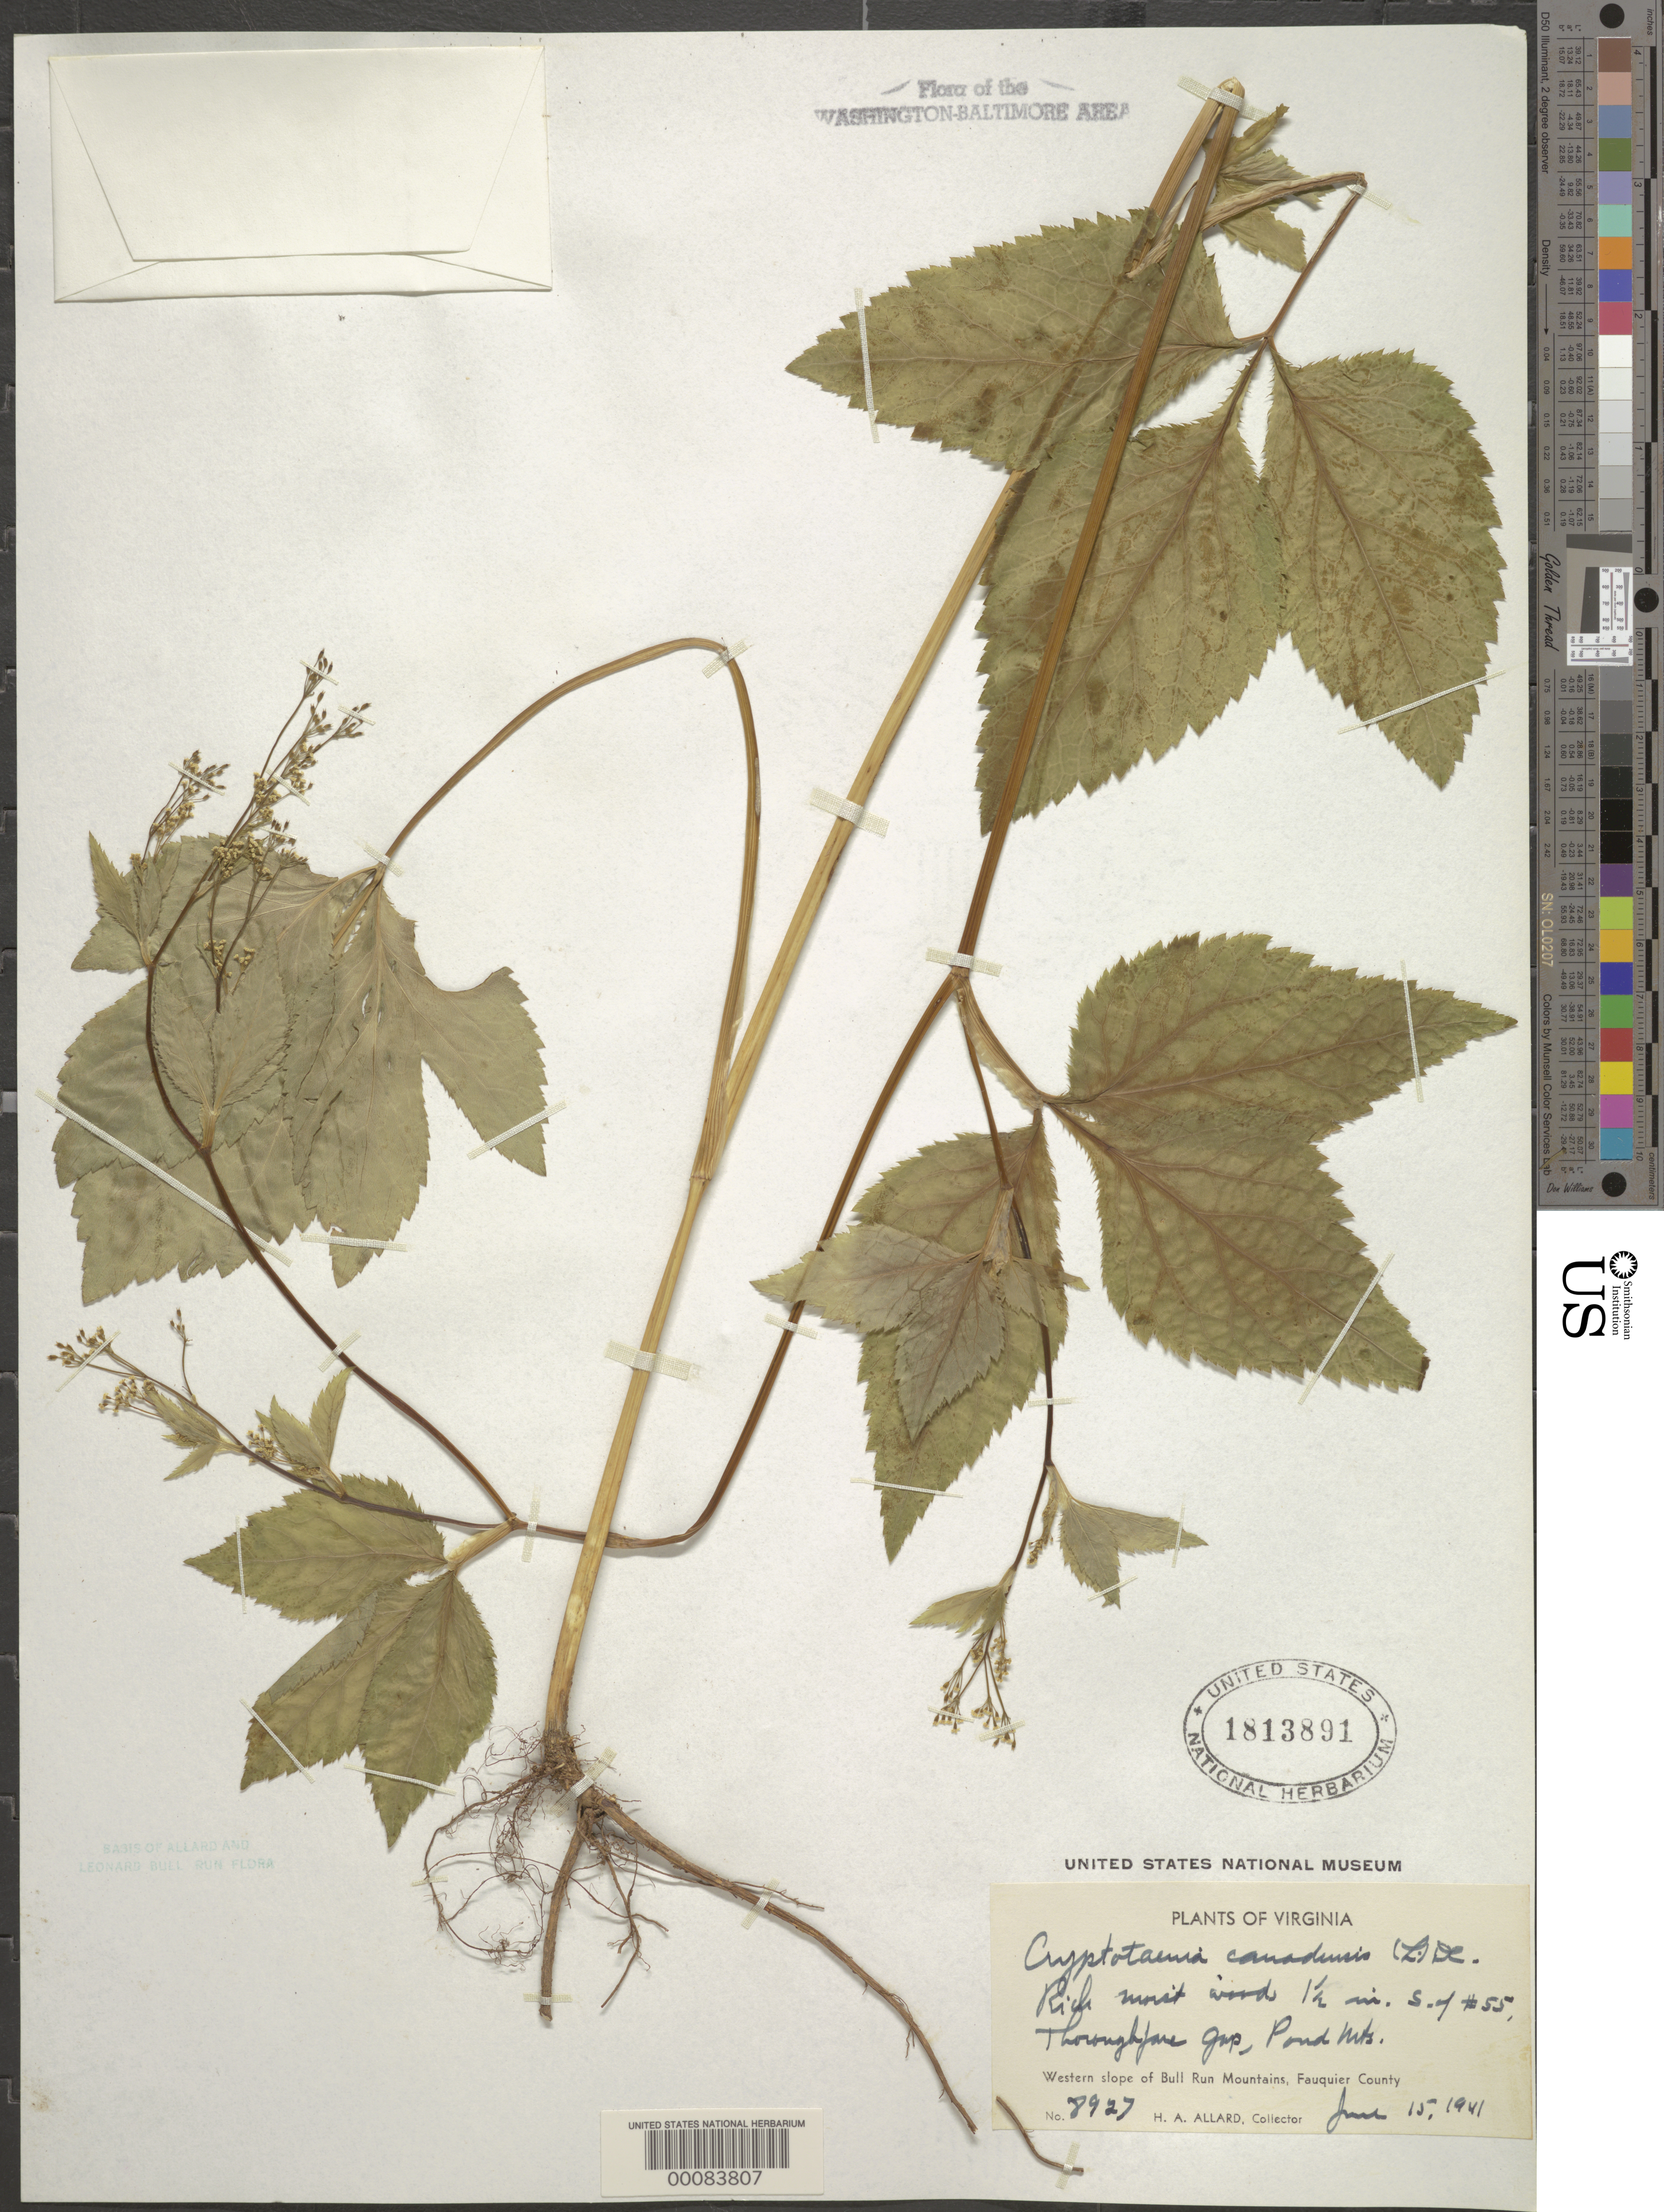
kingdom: Plantae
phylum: Tracheophyta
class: Magnoliopsida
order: Apiales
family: Apiaceae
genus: Cryptotaenia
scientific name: Cryptotaenia canadensis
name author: (L.) DC.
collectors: H. A. Allard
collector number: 8927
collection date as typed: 15 Jun 1941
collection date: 1941-06-15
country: United States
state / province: Virginia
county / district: Fauquier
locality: South of Route 55, Thorofare Gap, Pond Mts.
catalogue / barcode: US 1813891